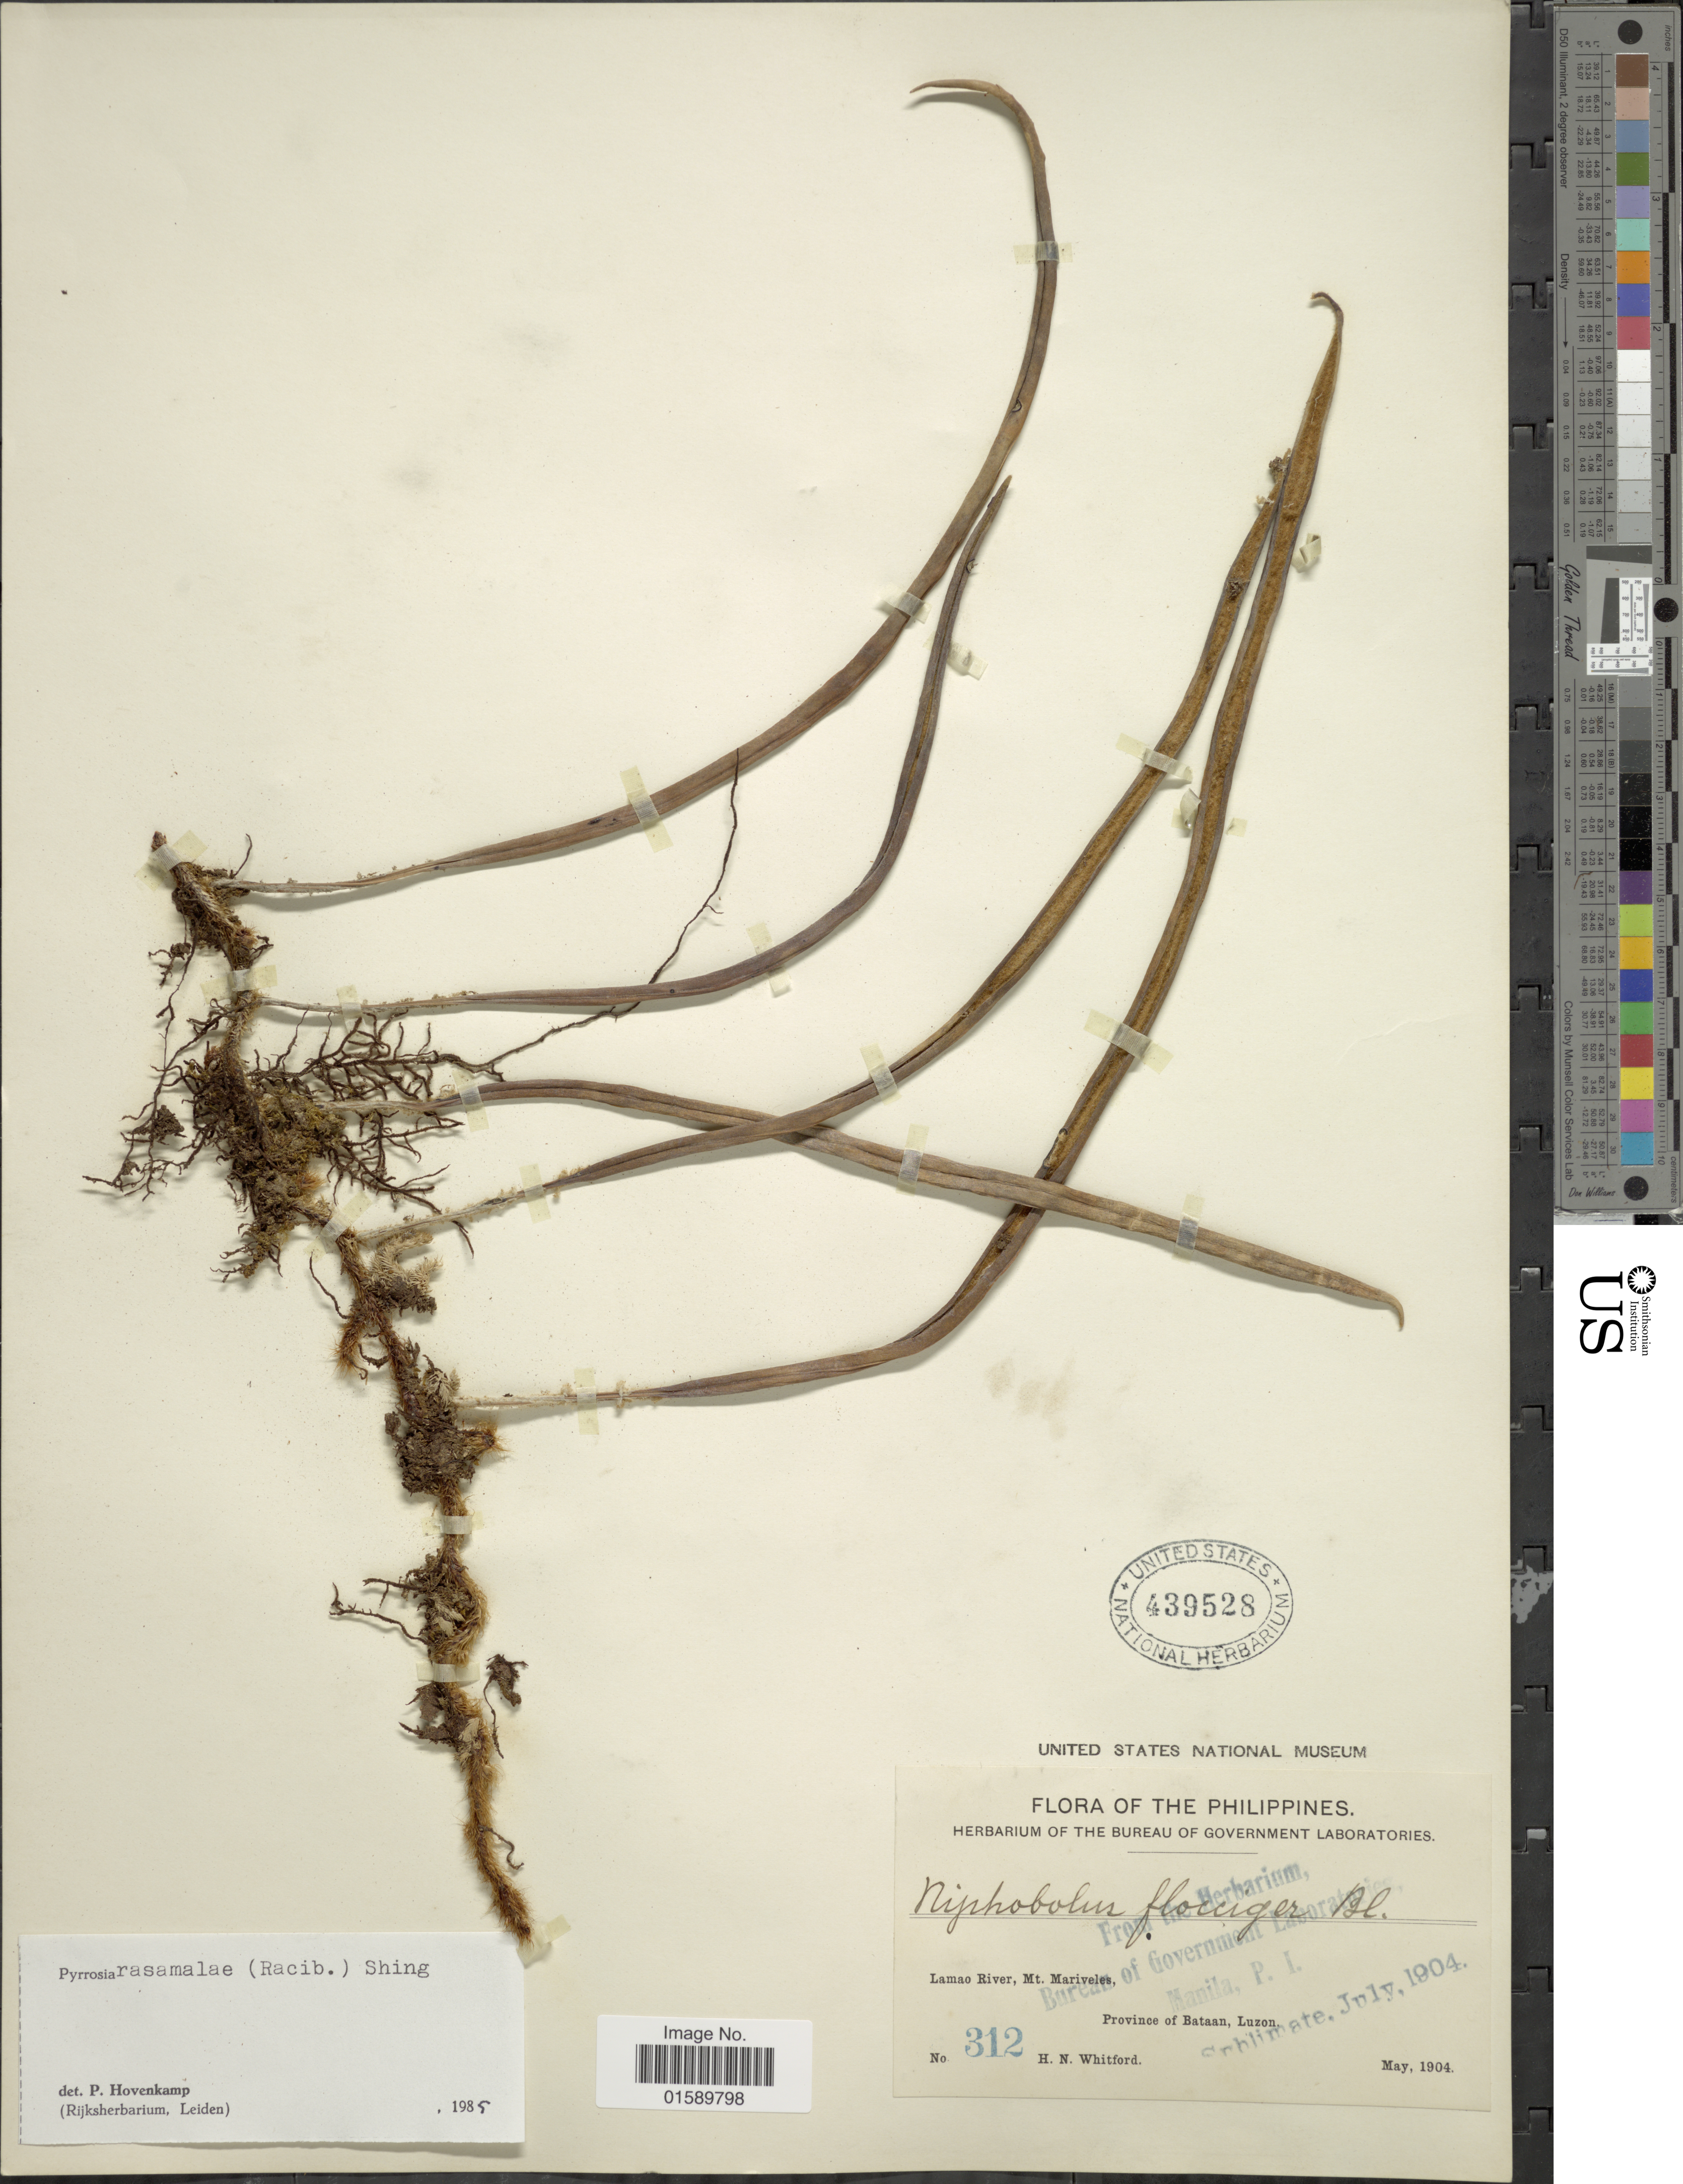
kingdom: Plantae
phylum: Tracheophyta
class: Polypodiopsida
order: Polypodiales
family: Polypodiaceae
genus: Pyrrosia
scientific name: Pyrrosia rasamalae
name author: (Racib.) K.H. Shing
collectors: H. N. Whitford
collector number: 312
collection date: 1904-05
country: Philippines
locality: Lamao River, Mt. Mariveles, Province of Bataan, Luzon.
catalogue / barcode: US 439528